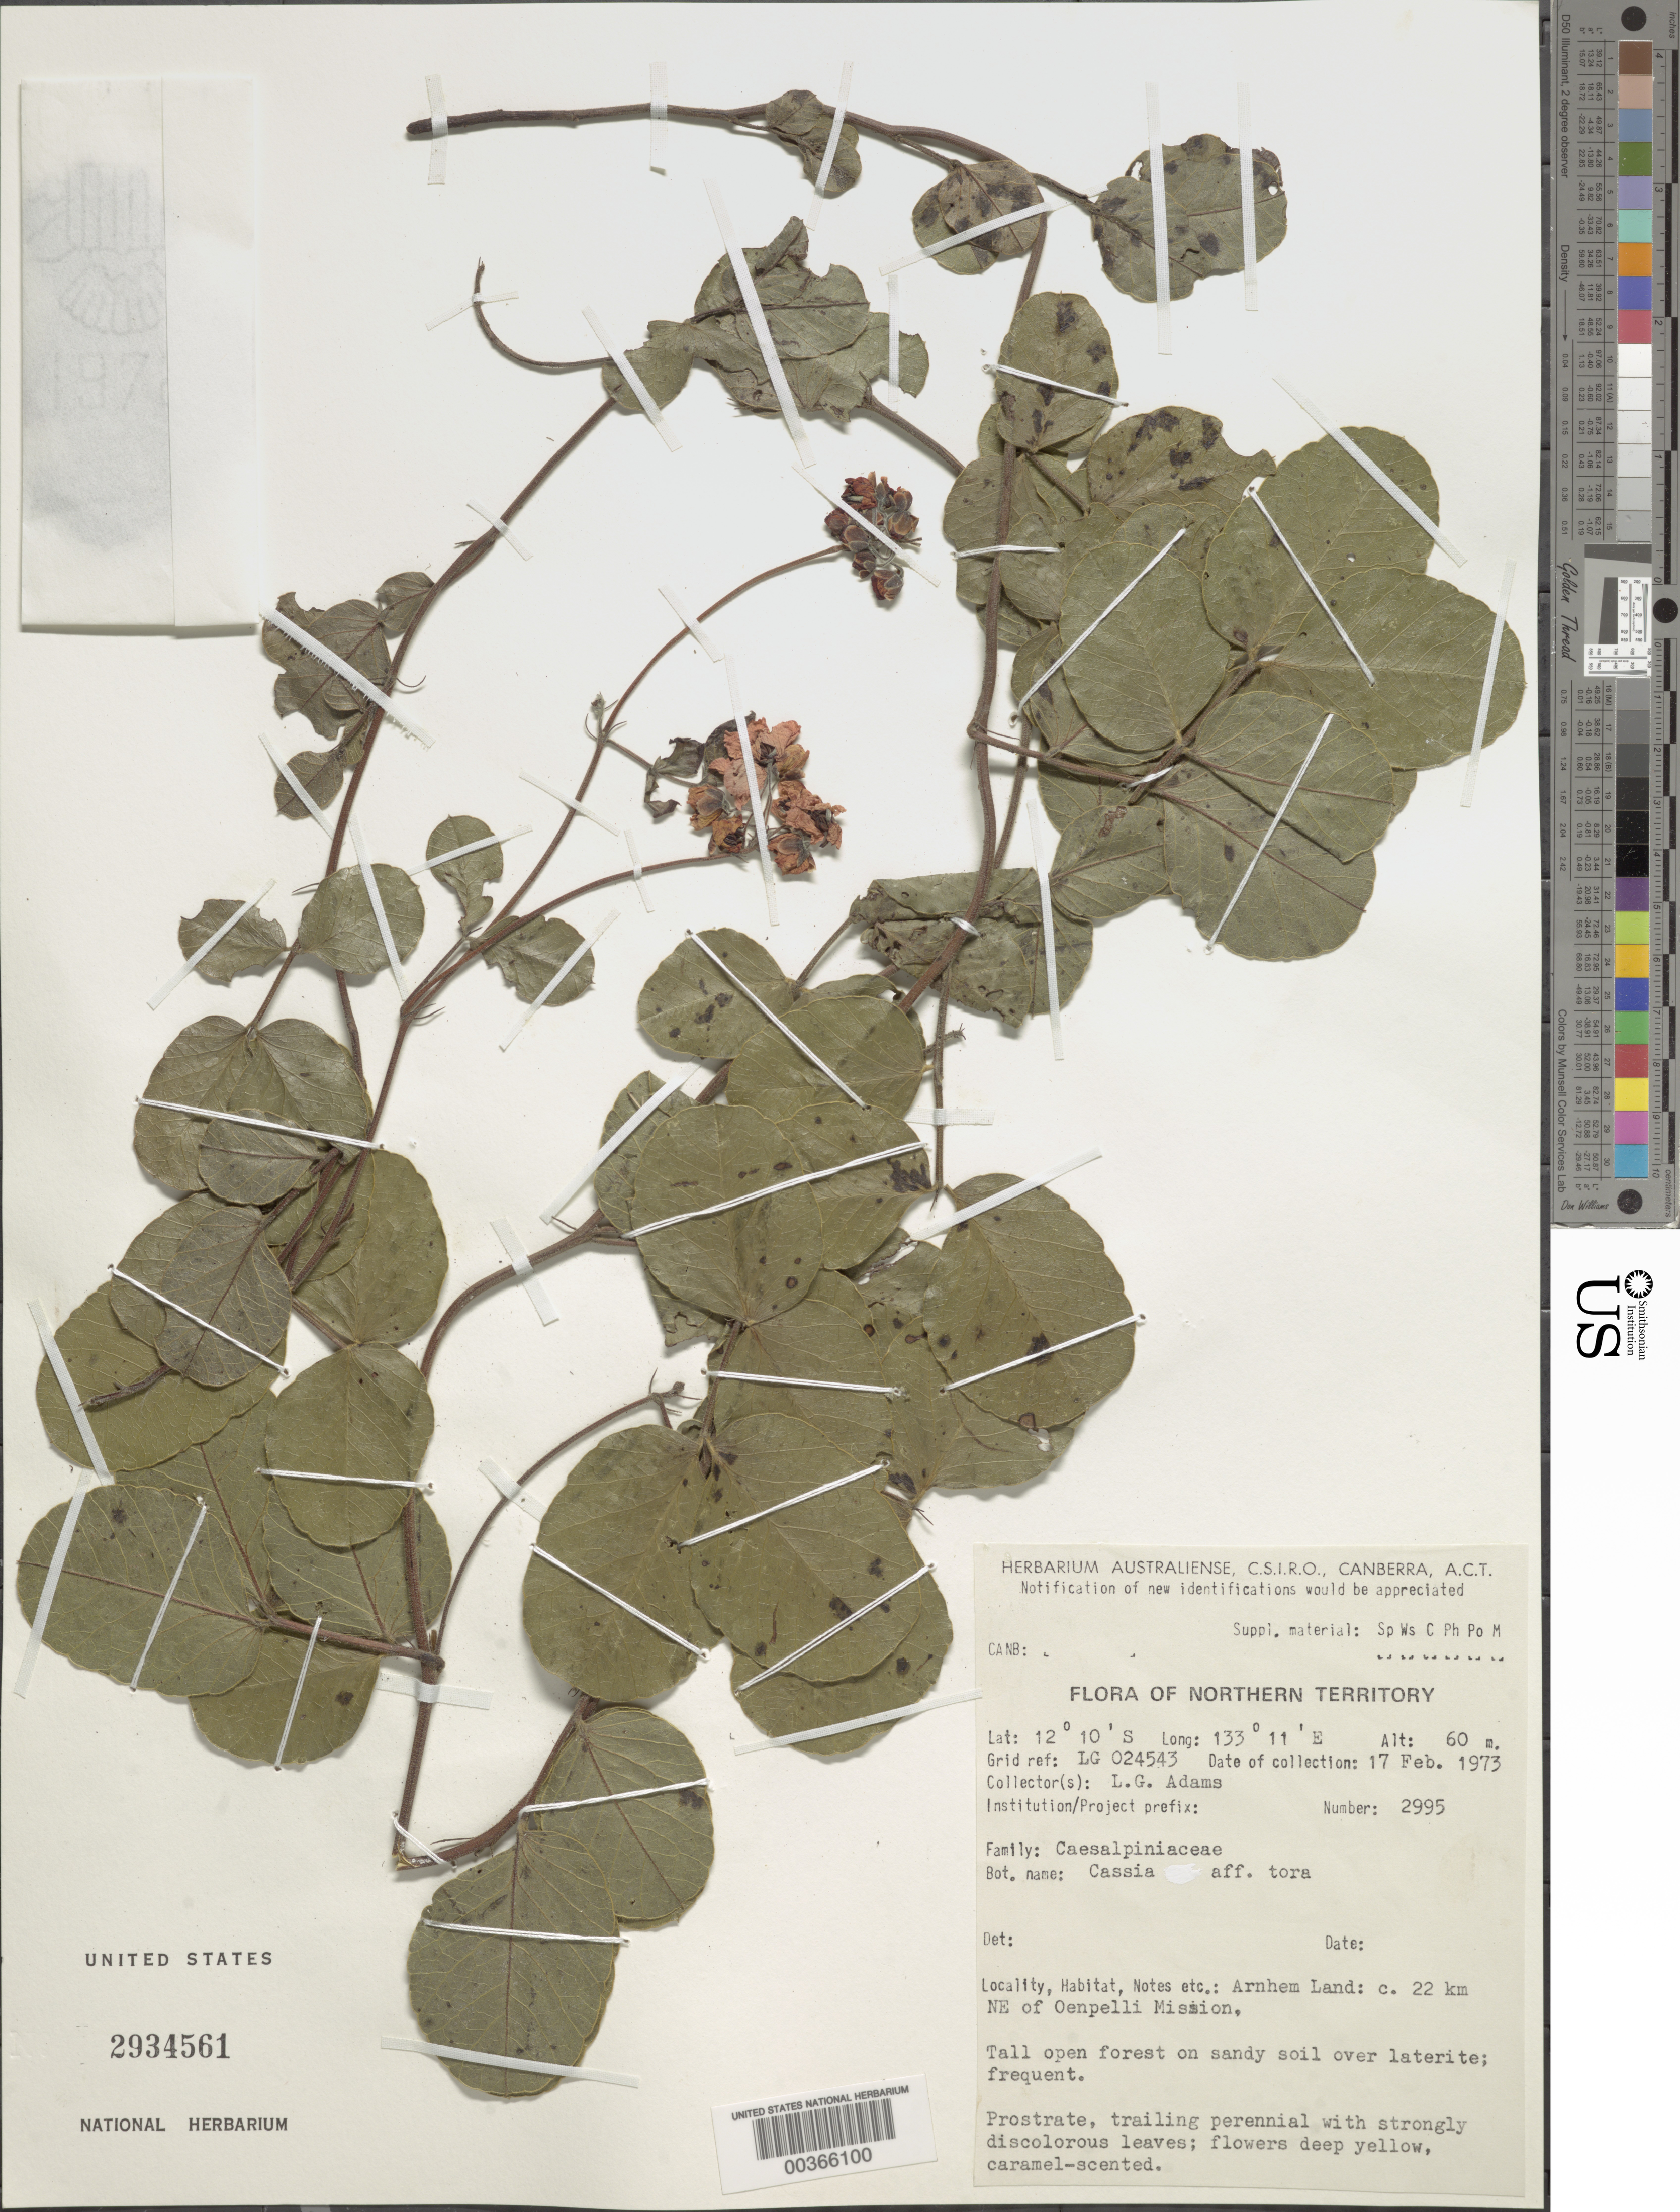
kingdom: Plantae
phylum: Tracheophyta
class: Magnoliopsida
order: Fabales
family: Fabaceae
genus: Senna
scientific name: Senna tora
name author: (L.) Roxb.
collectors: L. G. Adams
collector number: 2995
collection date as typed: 17 Feb 1973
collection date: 1973-02-17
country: Australia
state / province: Northern Territory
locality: Arnhem land; ca 22 km ne of oenpelli mission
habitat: Tall open forest on sandy soil over laterite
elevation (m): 60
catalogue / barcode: US 2934561